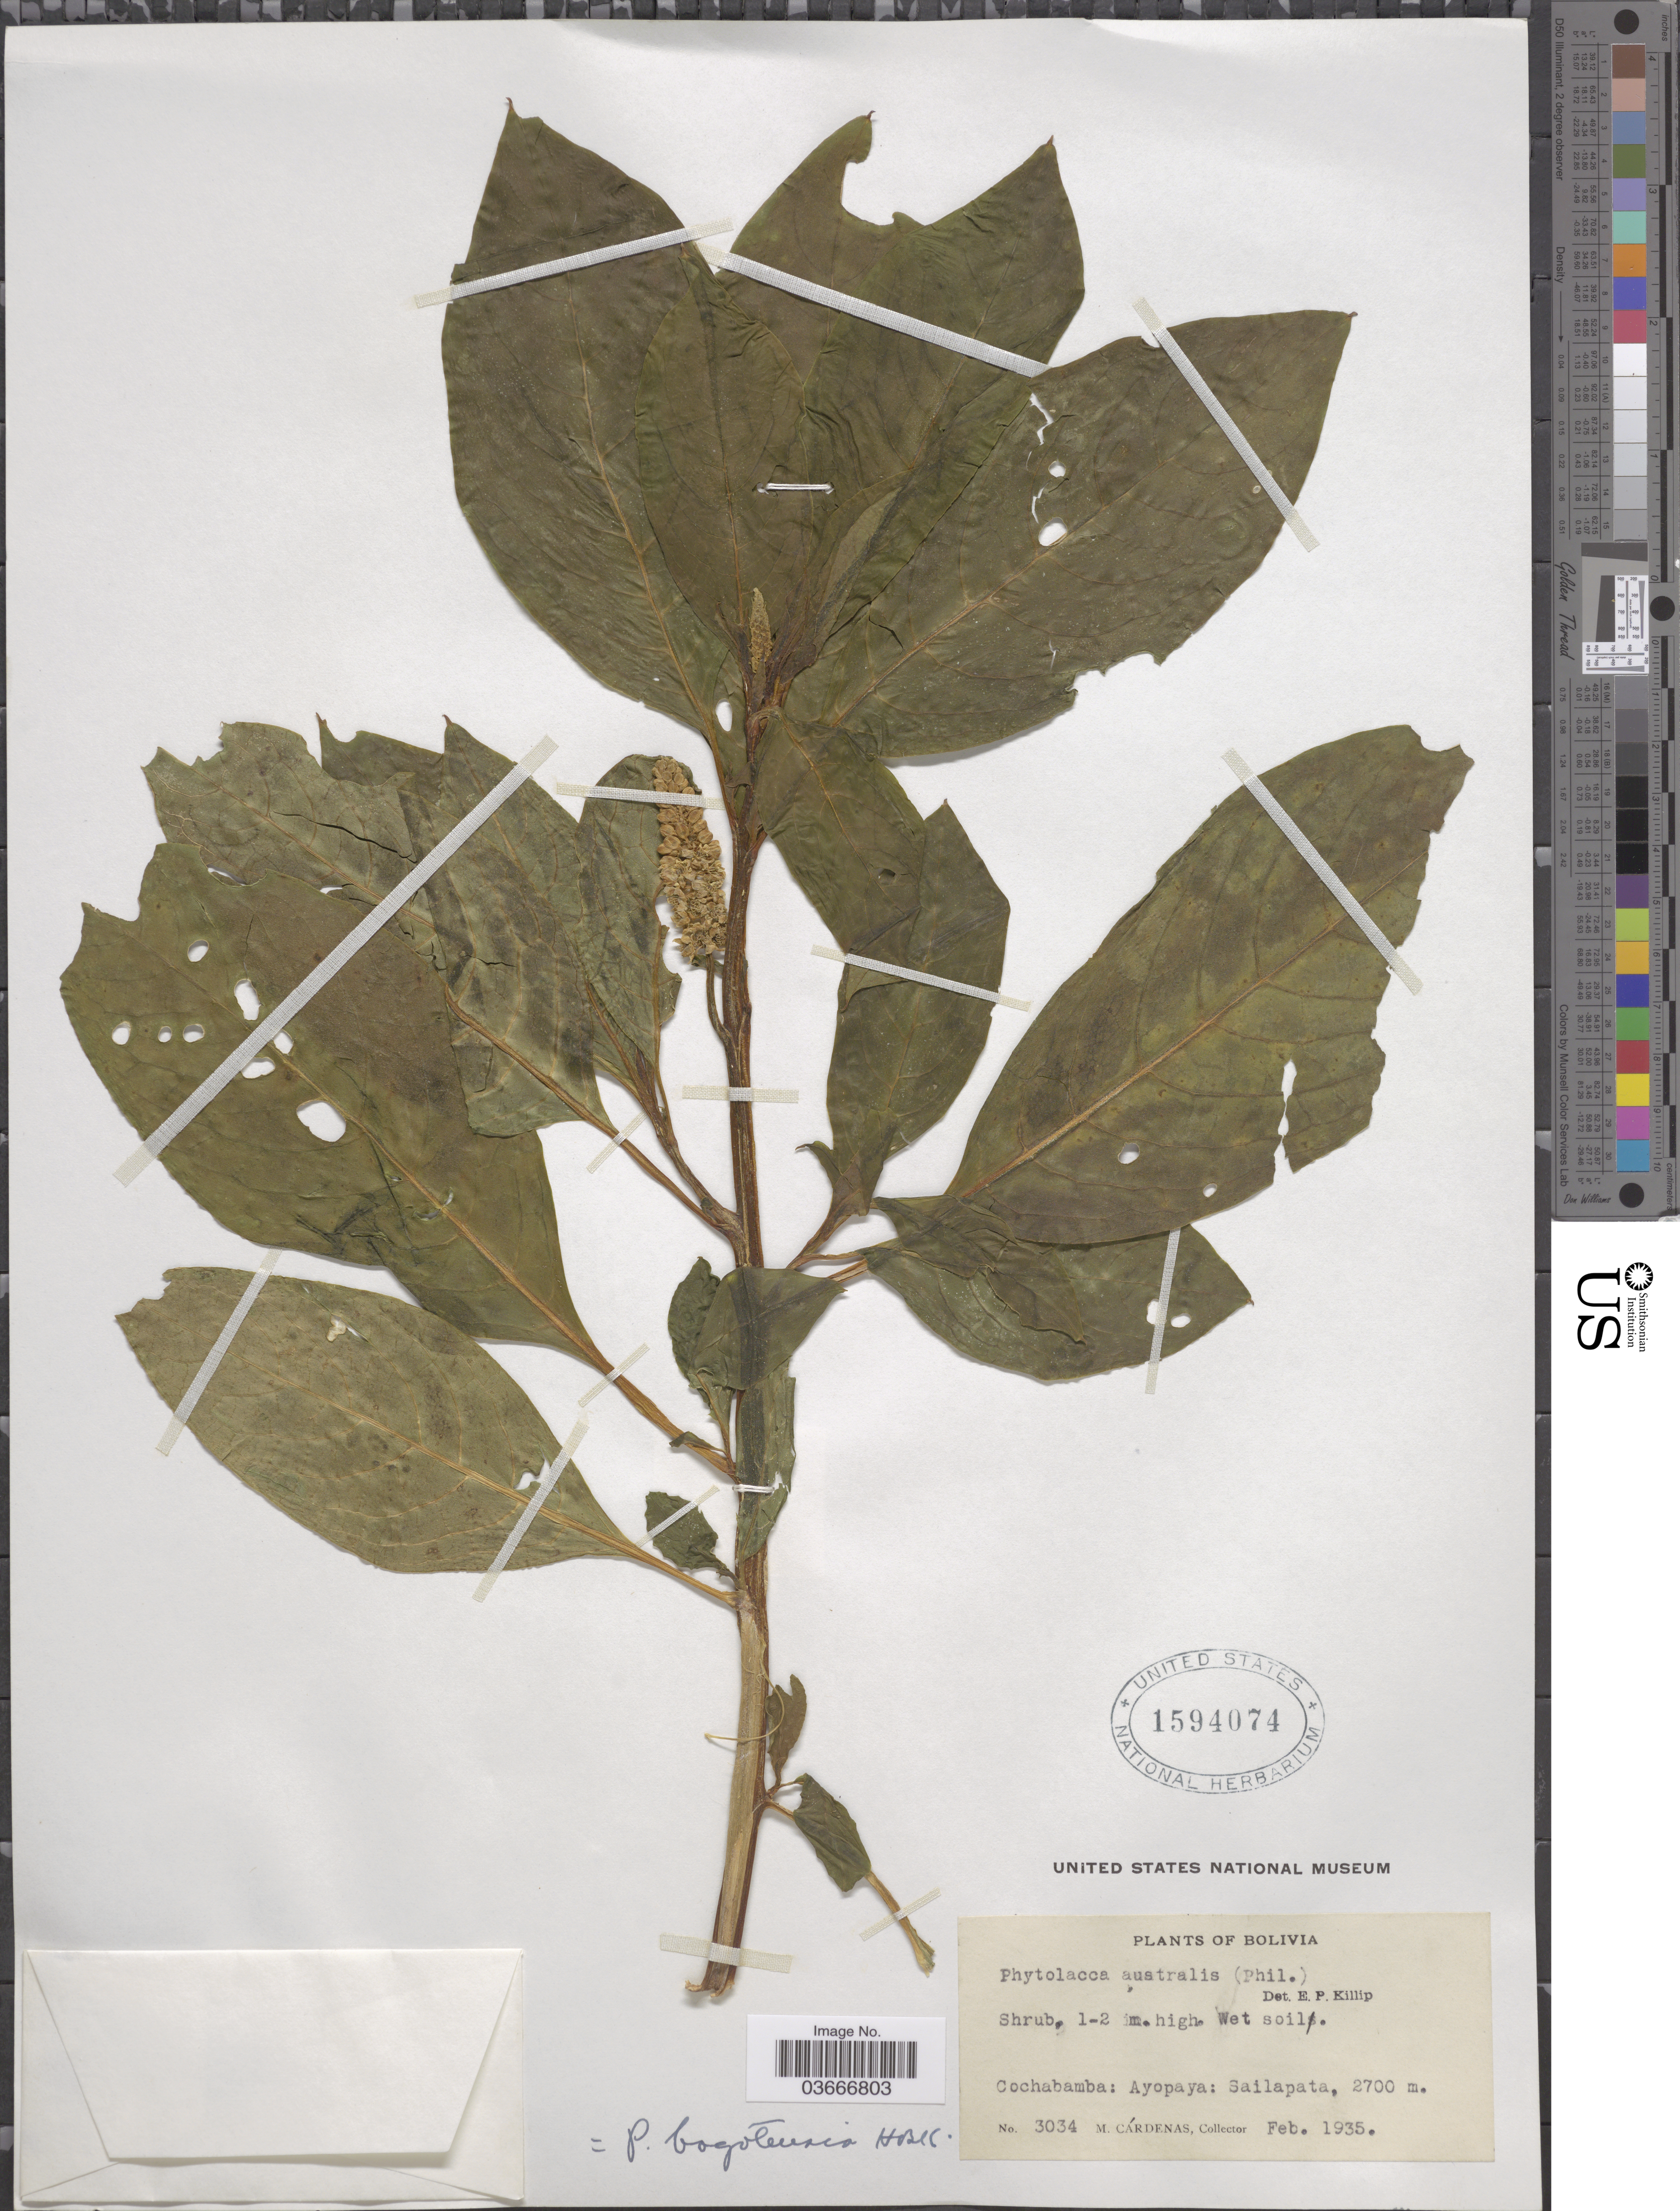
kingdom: Plantae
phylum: Tracheophyta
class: Magnoliopsida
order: Caryophyllales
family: Phytolaccaceae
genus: Phytolacca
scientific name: Phytolacca bogotensis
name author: Kunth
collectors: M. Cárdenas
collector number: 3034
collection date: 1935-02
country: Bolivia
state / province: Cochabamba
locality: Ayopaya: Sailapata.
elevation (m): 2700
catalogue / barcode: US 1594074